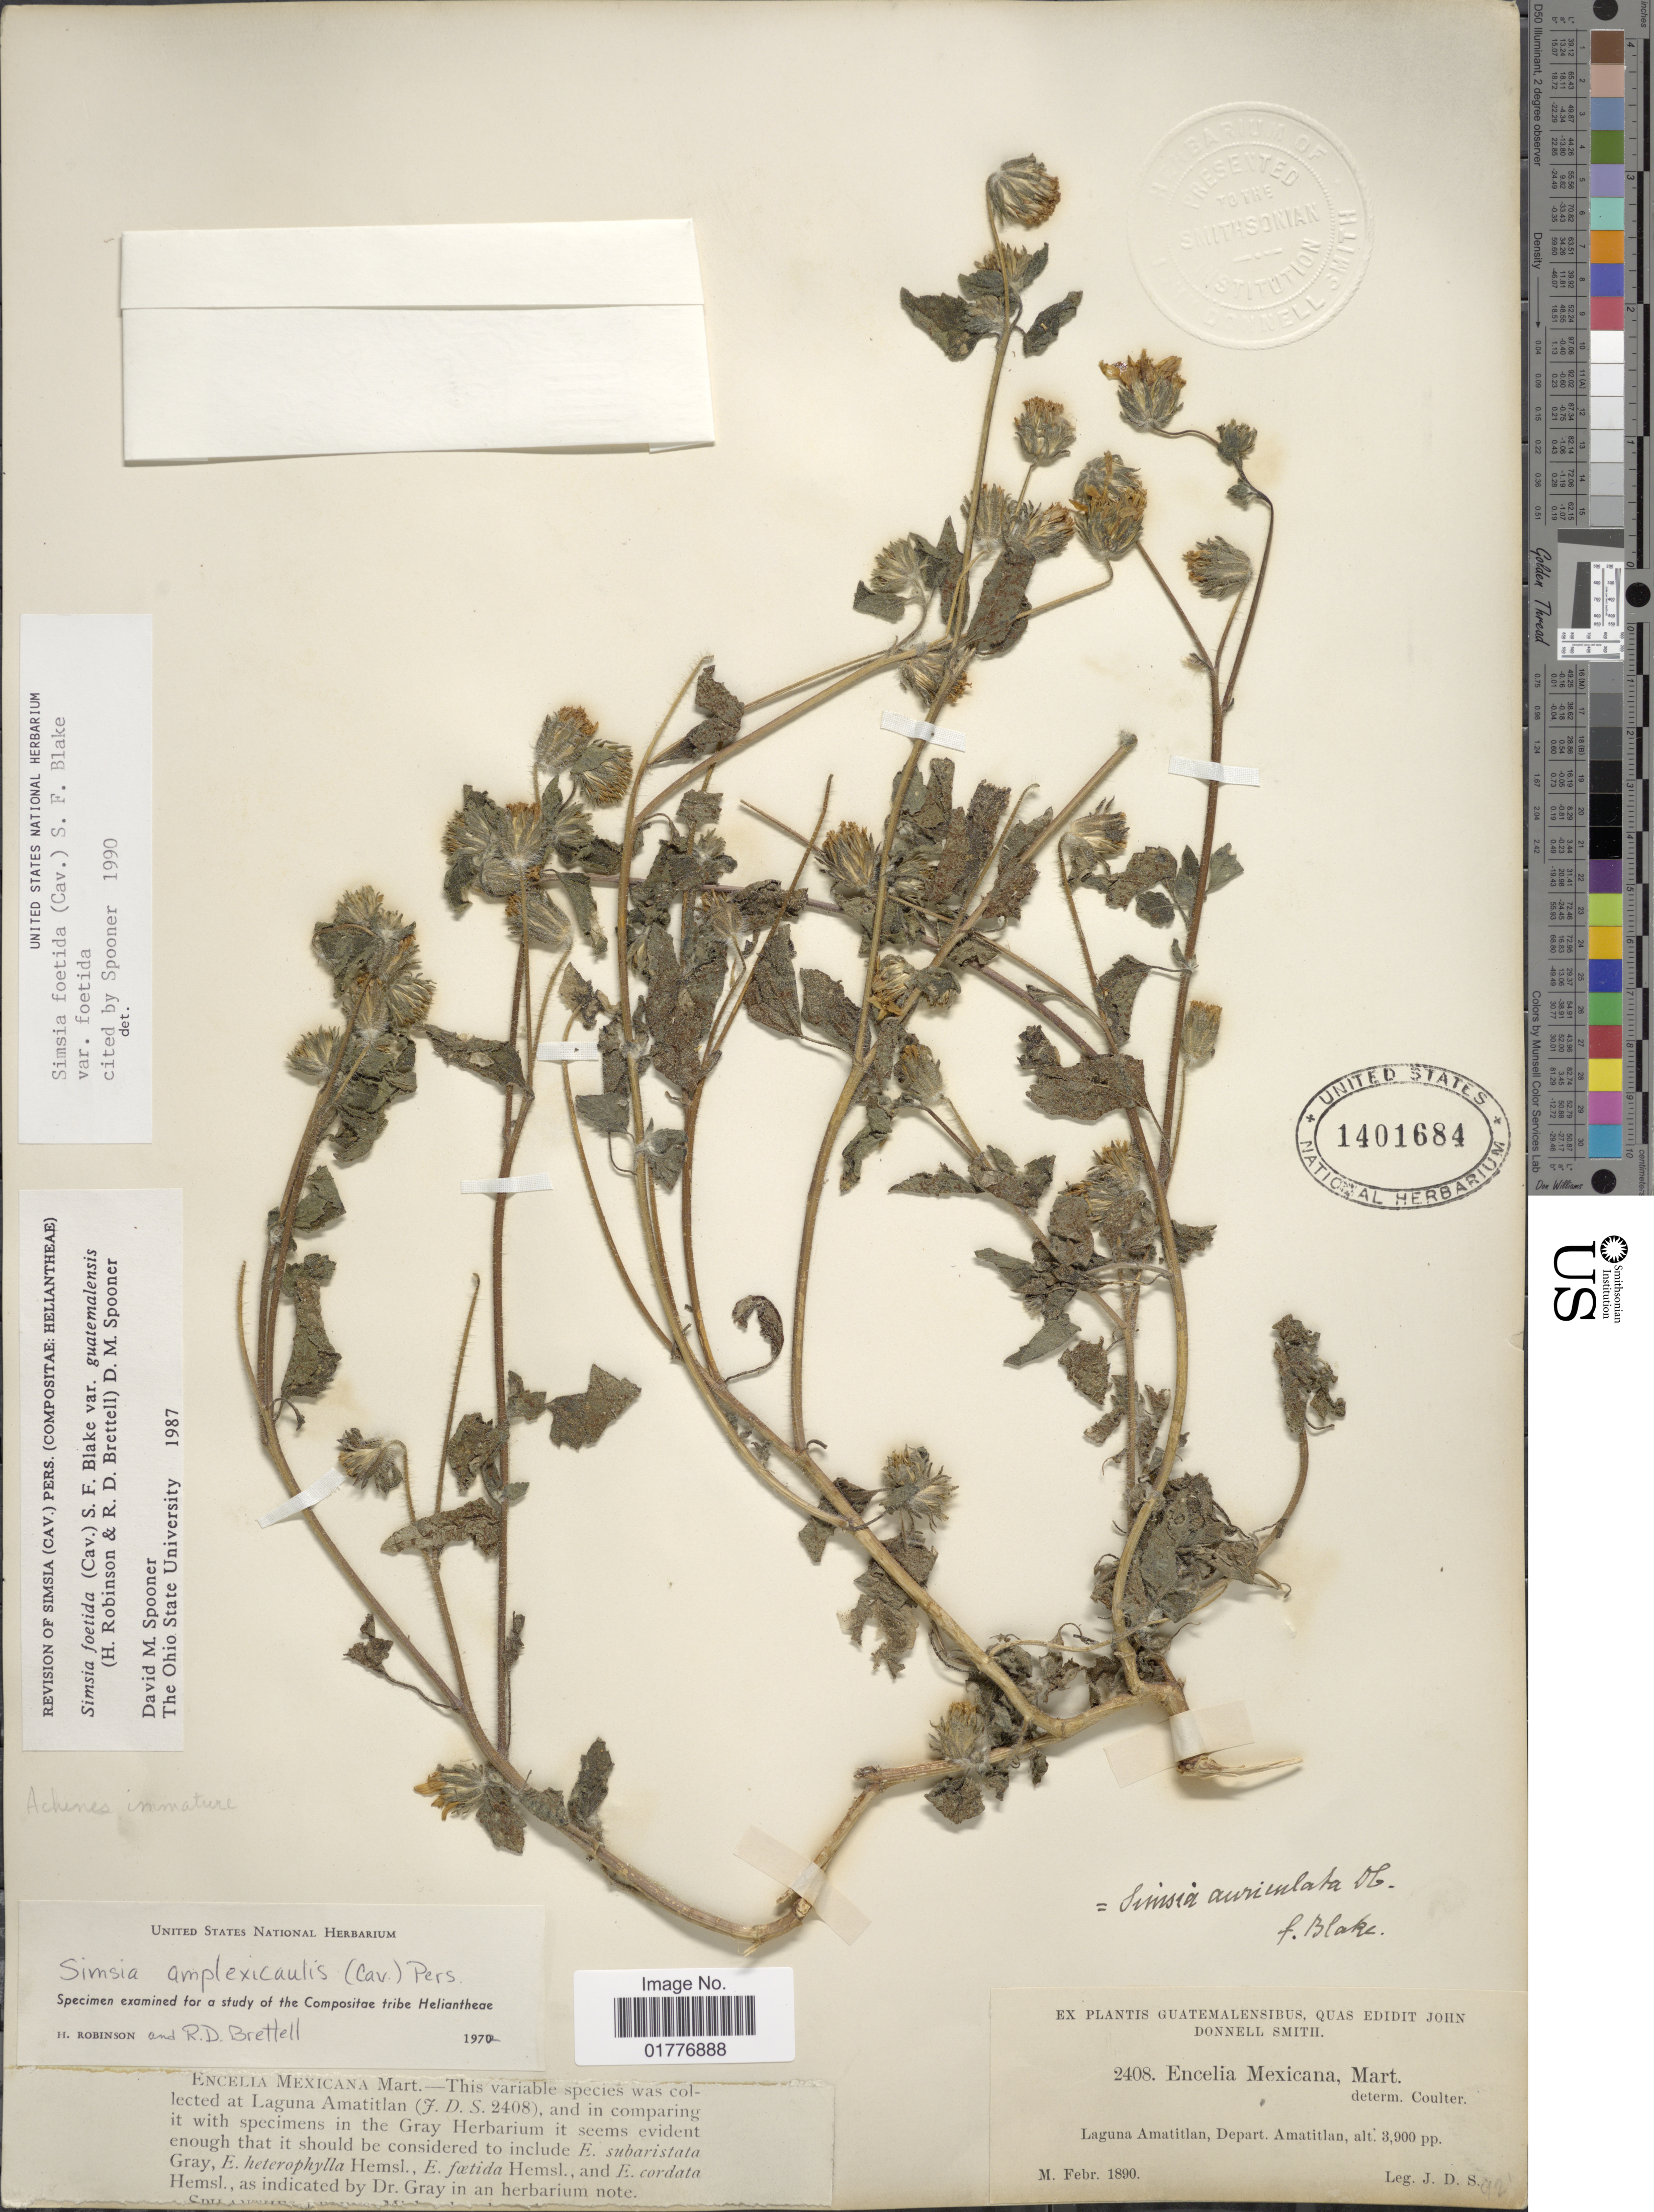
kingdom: Plantae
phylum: Tracheophyta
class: Magnoliopsida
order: Asterales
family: Asteraceae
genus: Simsia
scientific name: Simsia foetida var. foetida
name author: (Cav.) S.F. Blake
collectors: J. Donnell Smith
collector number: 24018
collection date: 1890-02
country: Mexico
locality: Laguna Amatitlan, Depart. Amatitlan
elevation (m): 1189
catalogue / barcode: US 1401684